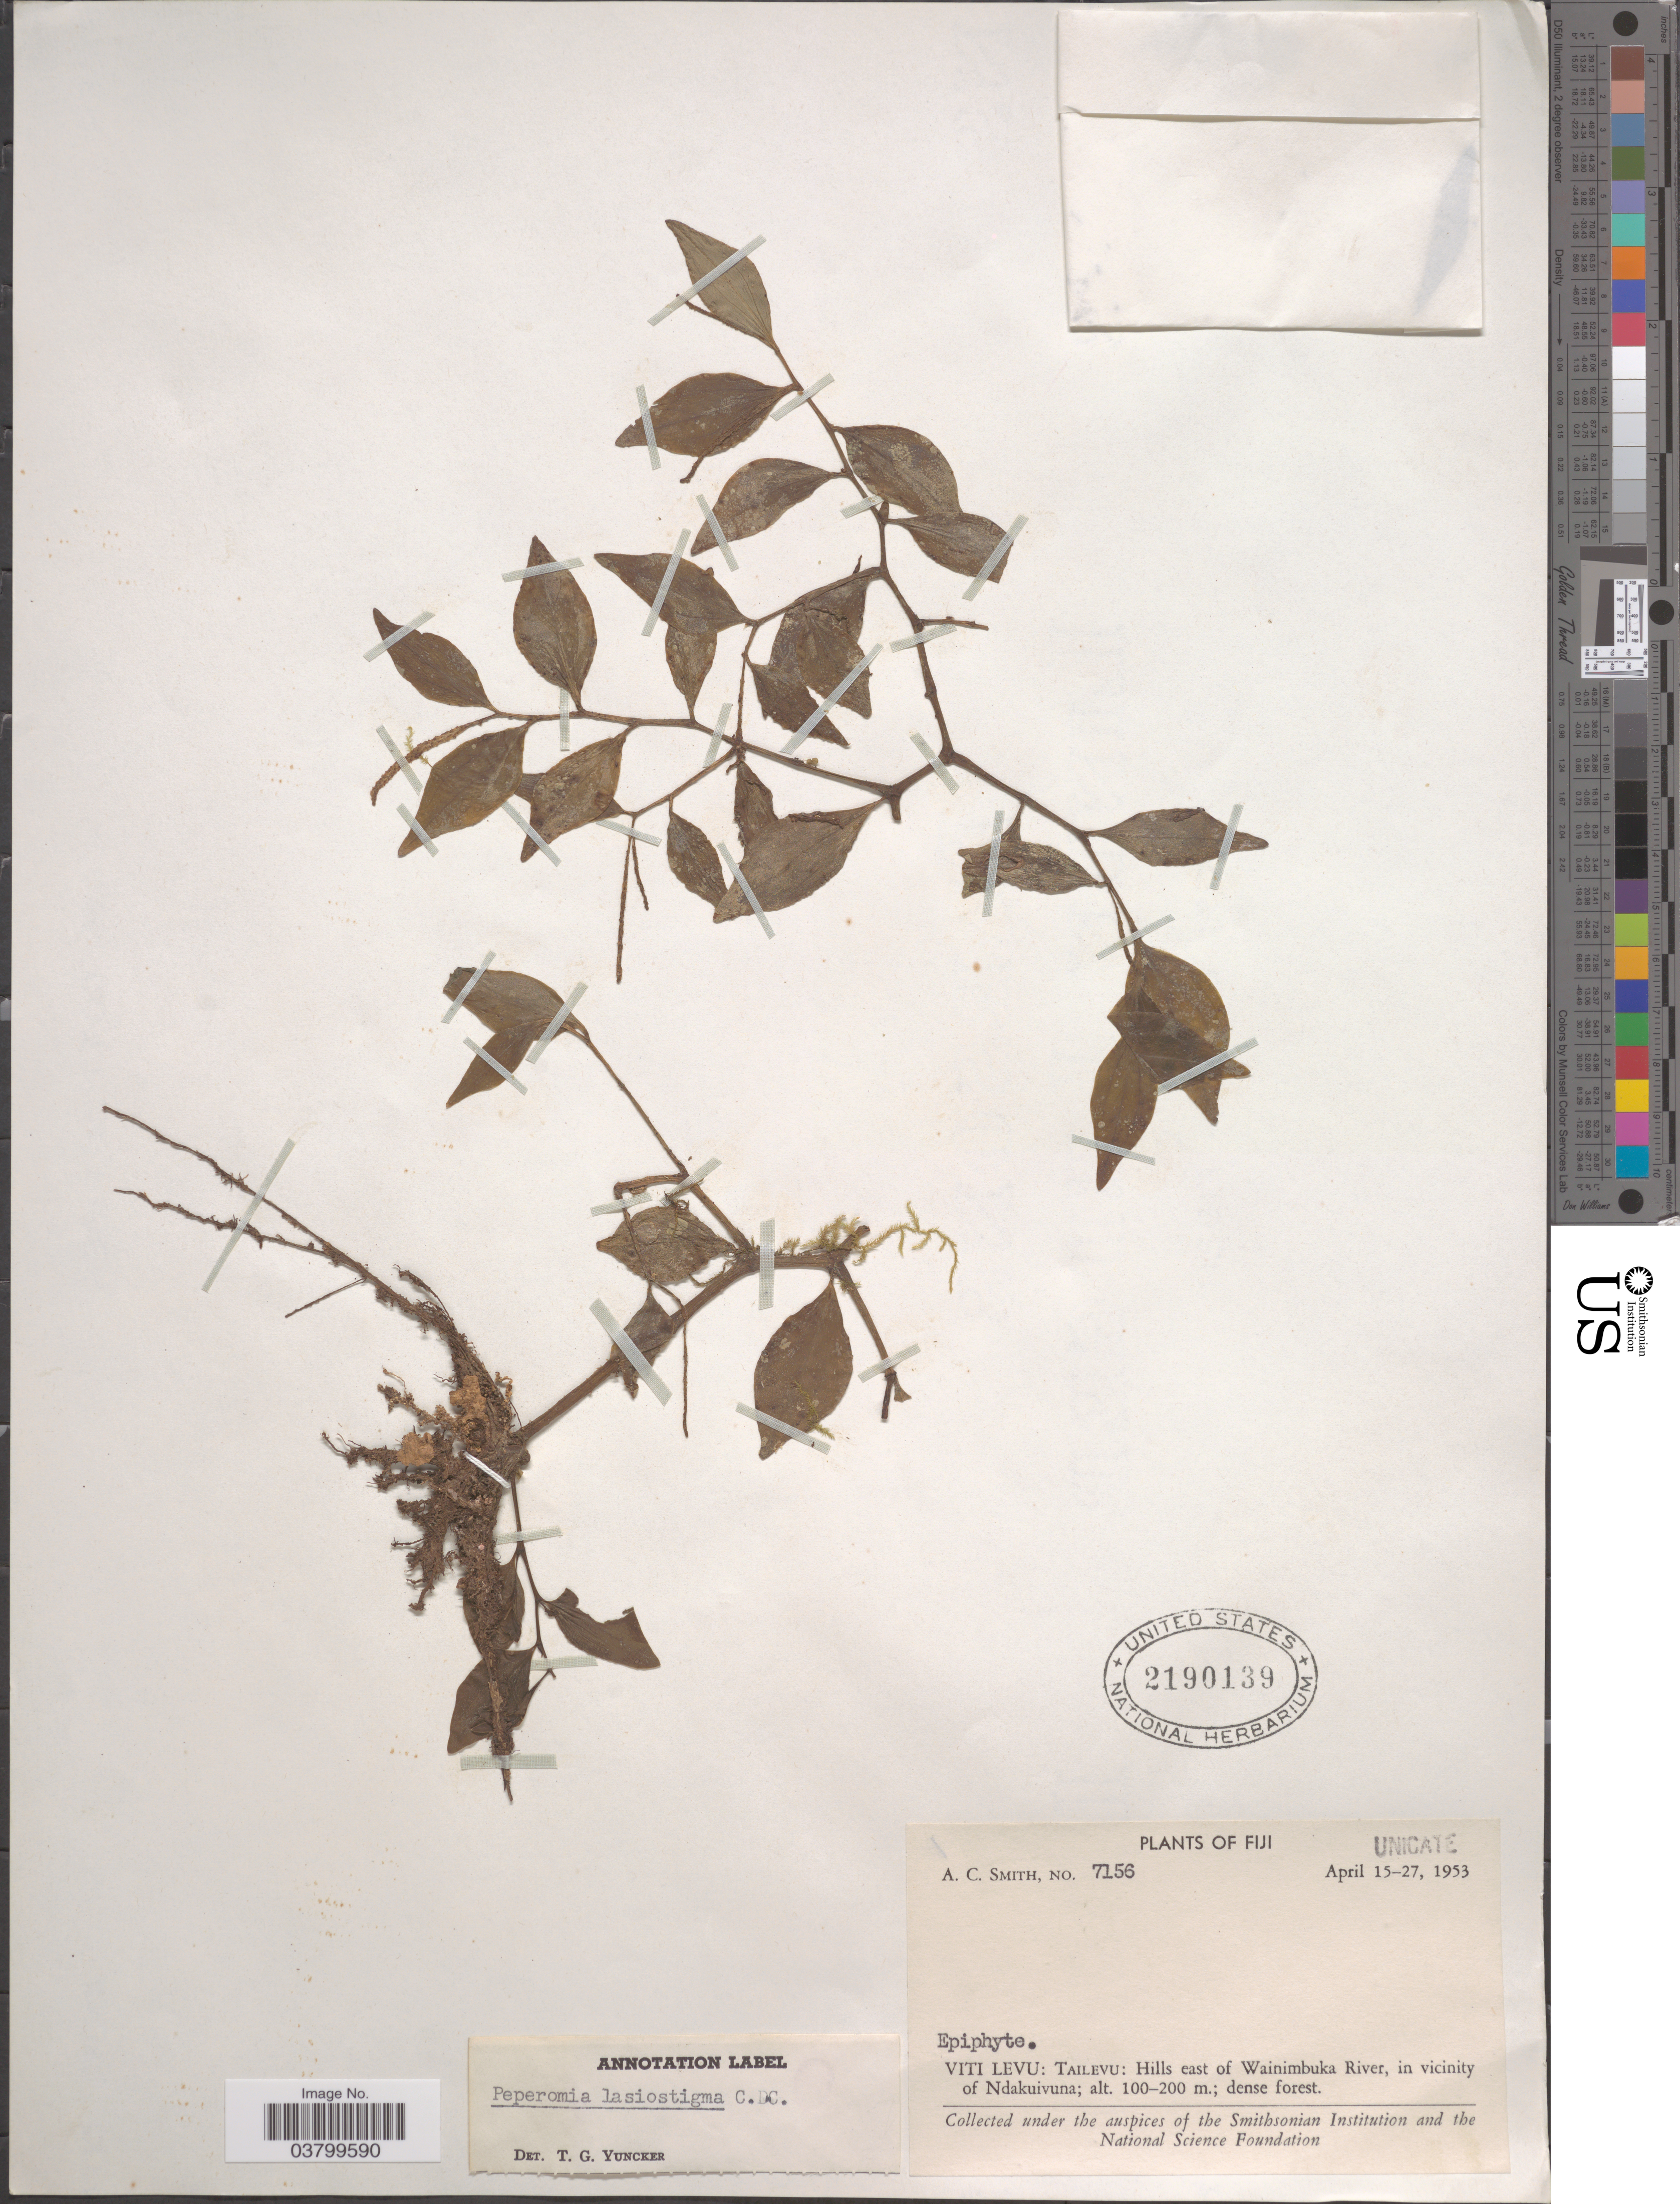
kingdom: Plantae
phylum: Tracheophyta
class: Magnoliopsida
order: Piperales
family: Piperaceae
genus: Peperomia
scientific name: Peperomia lasiostigma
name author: C. DC.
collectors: A. C. Smith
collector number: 7156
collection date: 1953-04-15/1953-04-27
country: Fiji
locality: Viti Levu: Tailevu: Hills east of Wainimbuka River, in vicinity of Ndakuivuna.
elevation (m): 100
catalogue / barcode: US 2190139